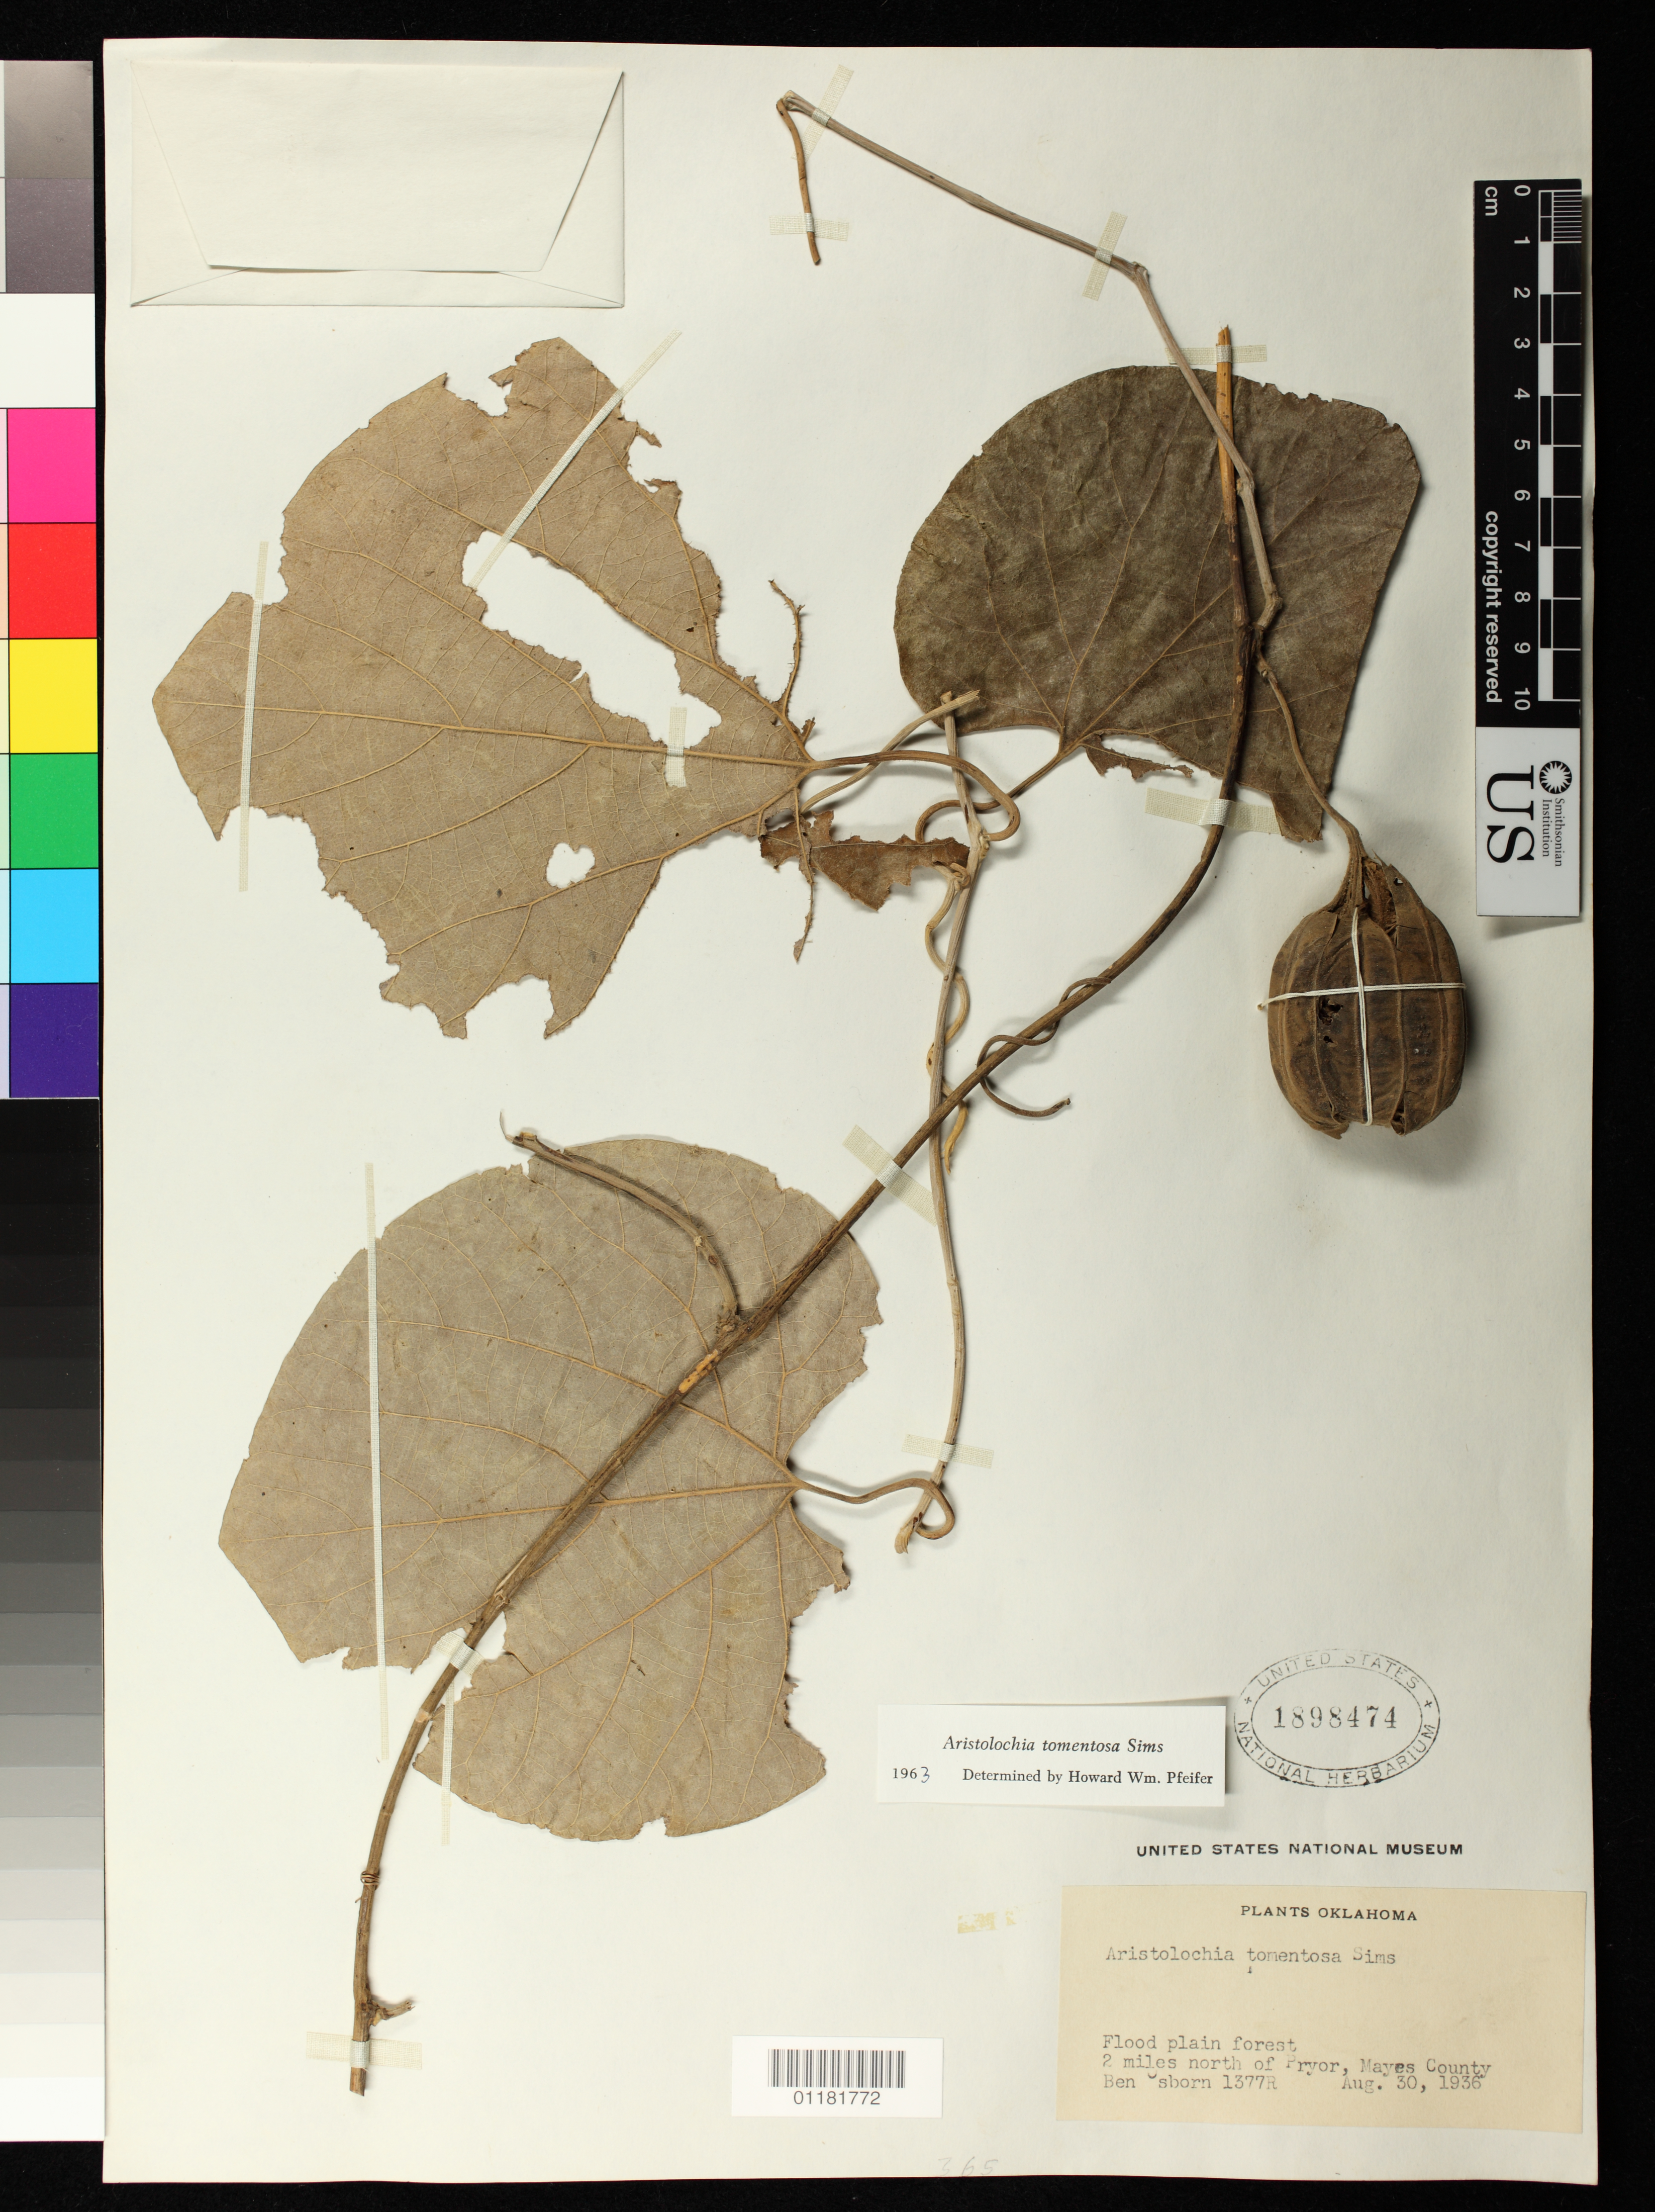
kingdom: Plantae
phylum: Tracheophyta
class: Magnoliopsida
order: Piperales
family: Aristolochiaceae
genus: Aristolochia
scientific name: Aristolochia tomentosa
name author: Sims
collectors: B. Osborn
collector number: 1377R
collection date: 1936-08-30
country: United States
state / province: Oklahoma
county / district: Mayes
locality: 2 miles north of Pryor, Mayes County Flood plain forest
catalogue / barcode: US 1898474